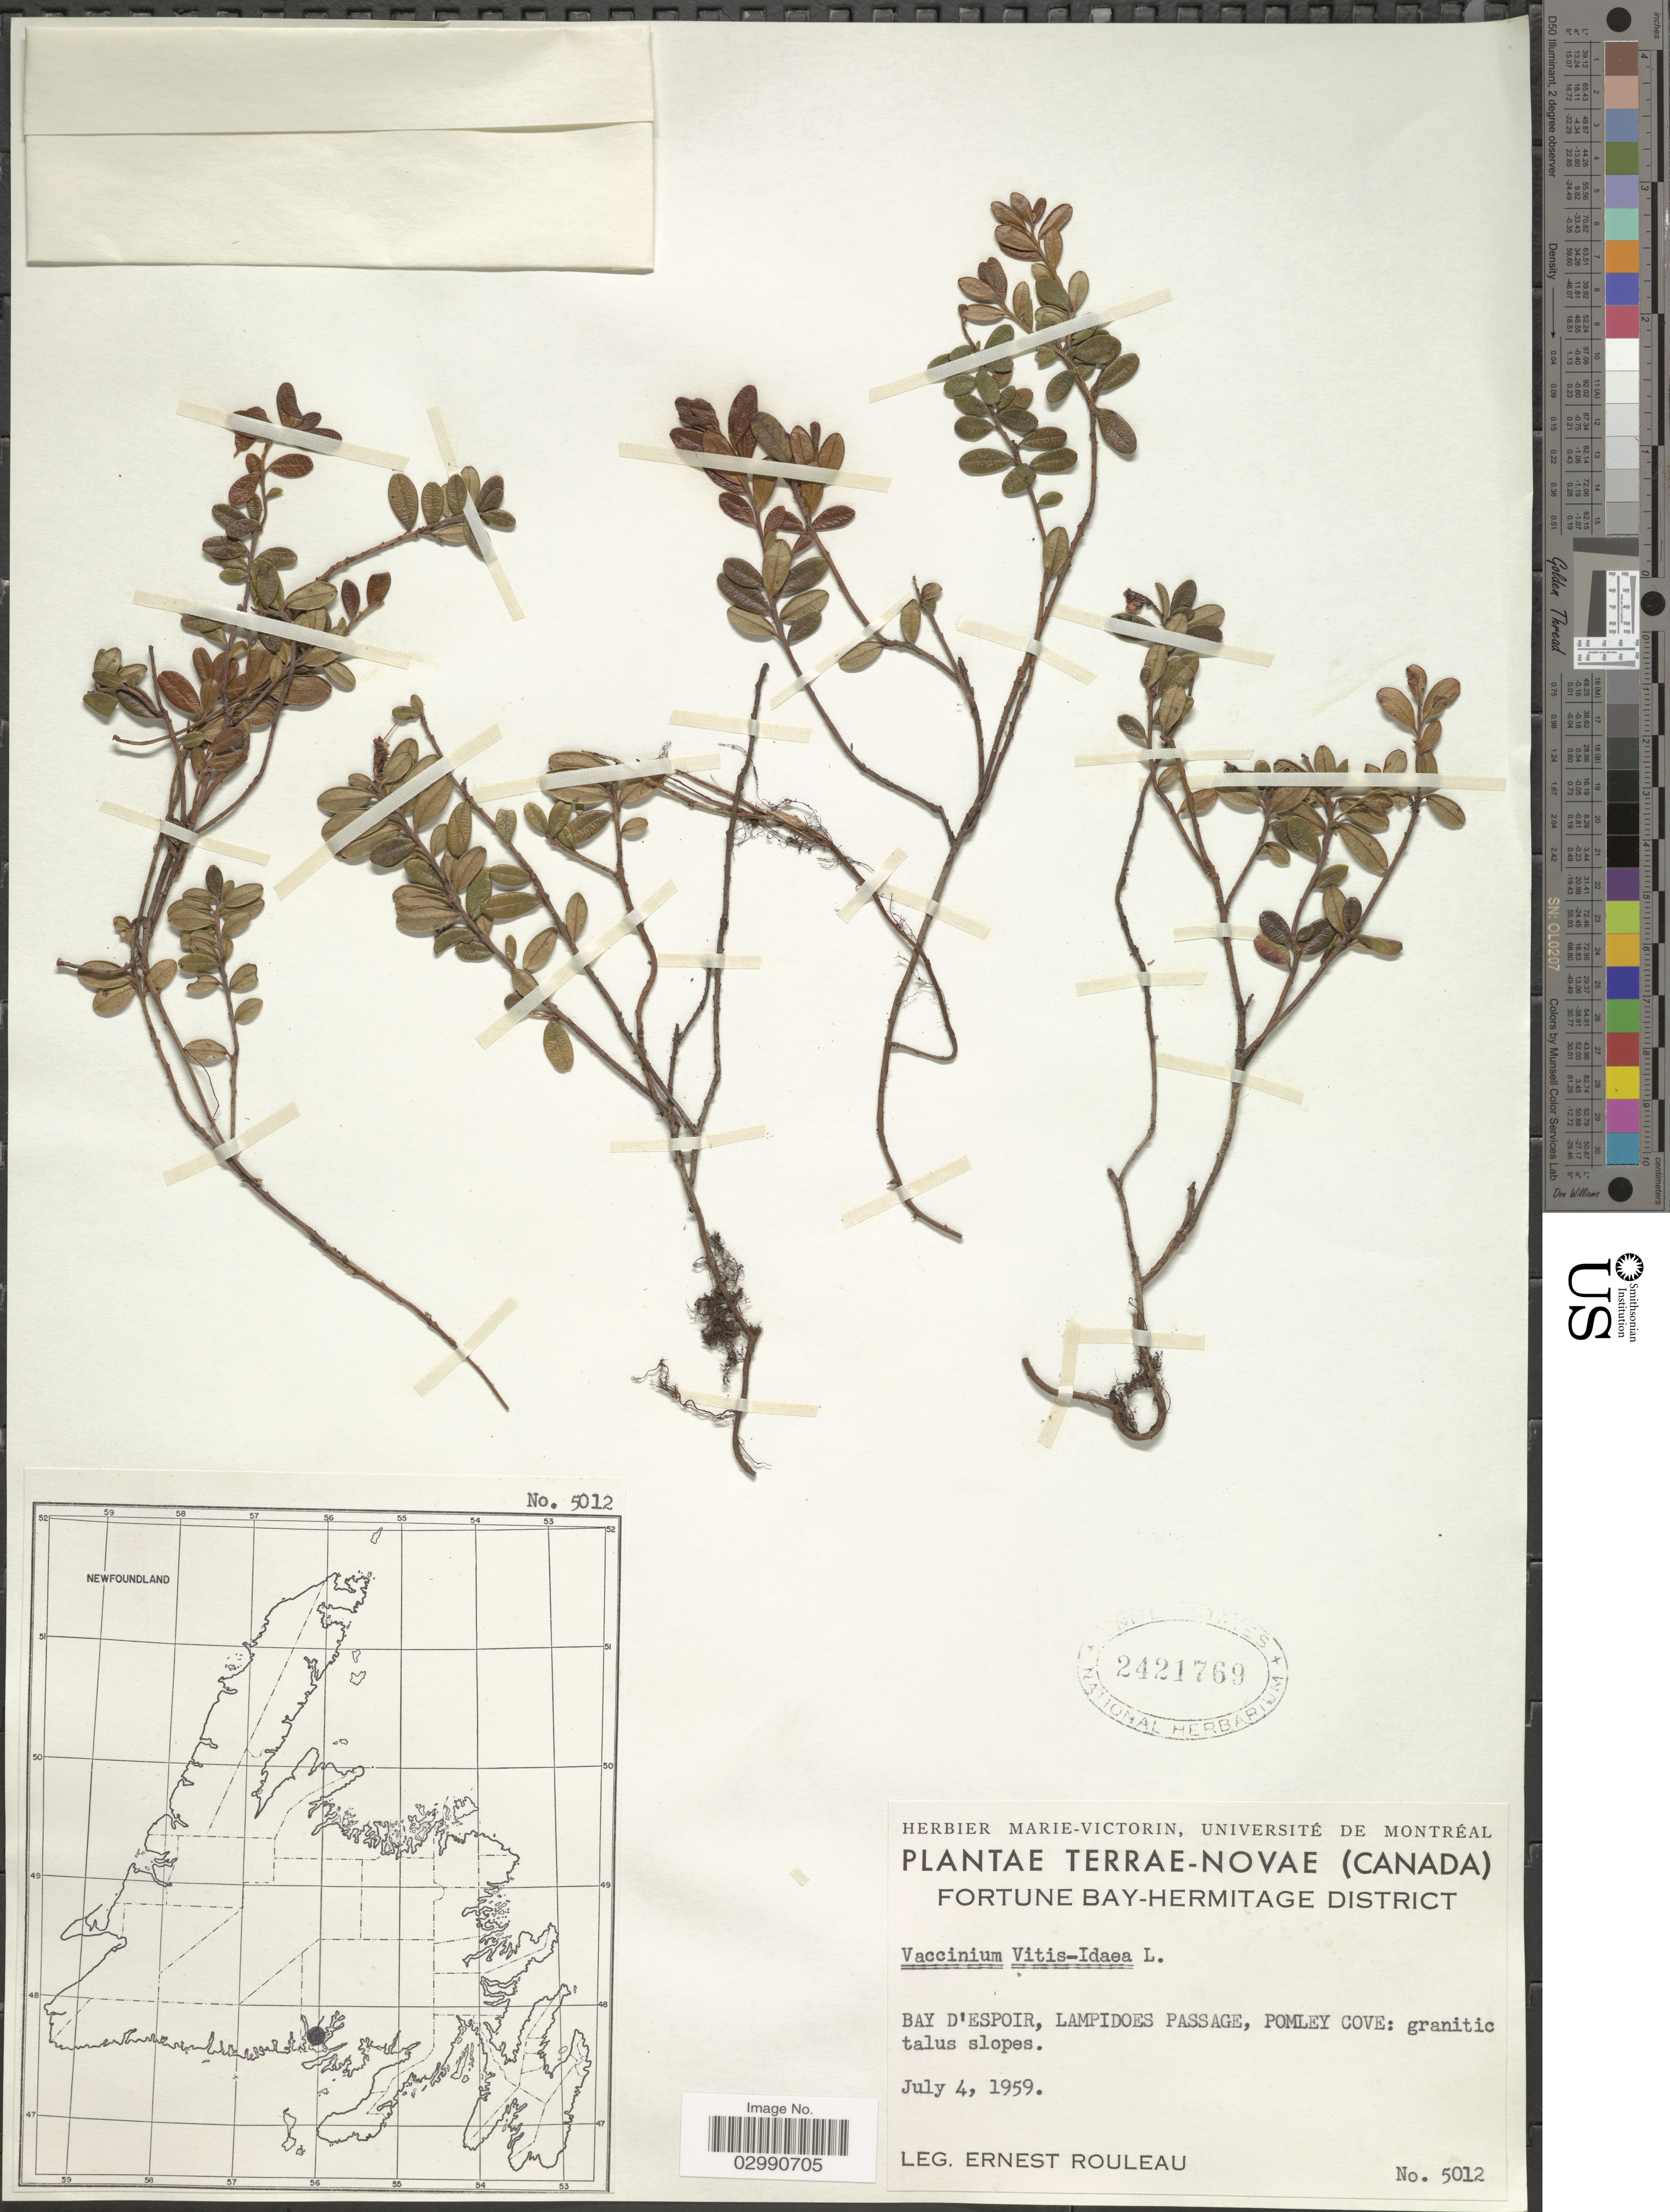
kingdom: Plantae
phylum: Tracheophyta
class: Magnoliopsida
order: Ericales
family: Ericaceae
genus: Vaccinium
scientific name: Vaccinium vitis-idaea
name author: L.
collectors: E. Rouleau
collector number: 5012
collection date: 1959-07-04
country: Canada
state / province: Newfoundland and Labrador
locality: Terrae-Novae, Fortune Bay-Hermitage District, Bay D'Espoir, Lampidoes Passage, Pomley Cove.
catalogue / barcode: US 2421769